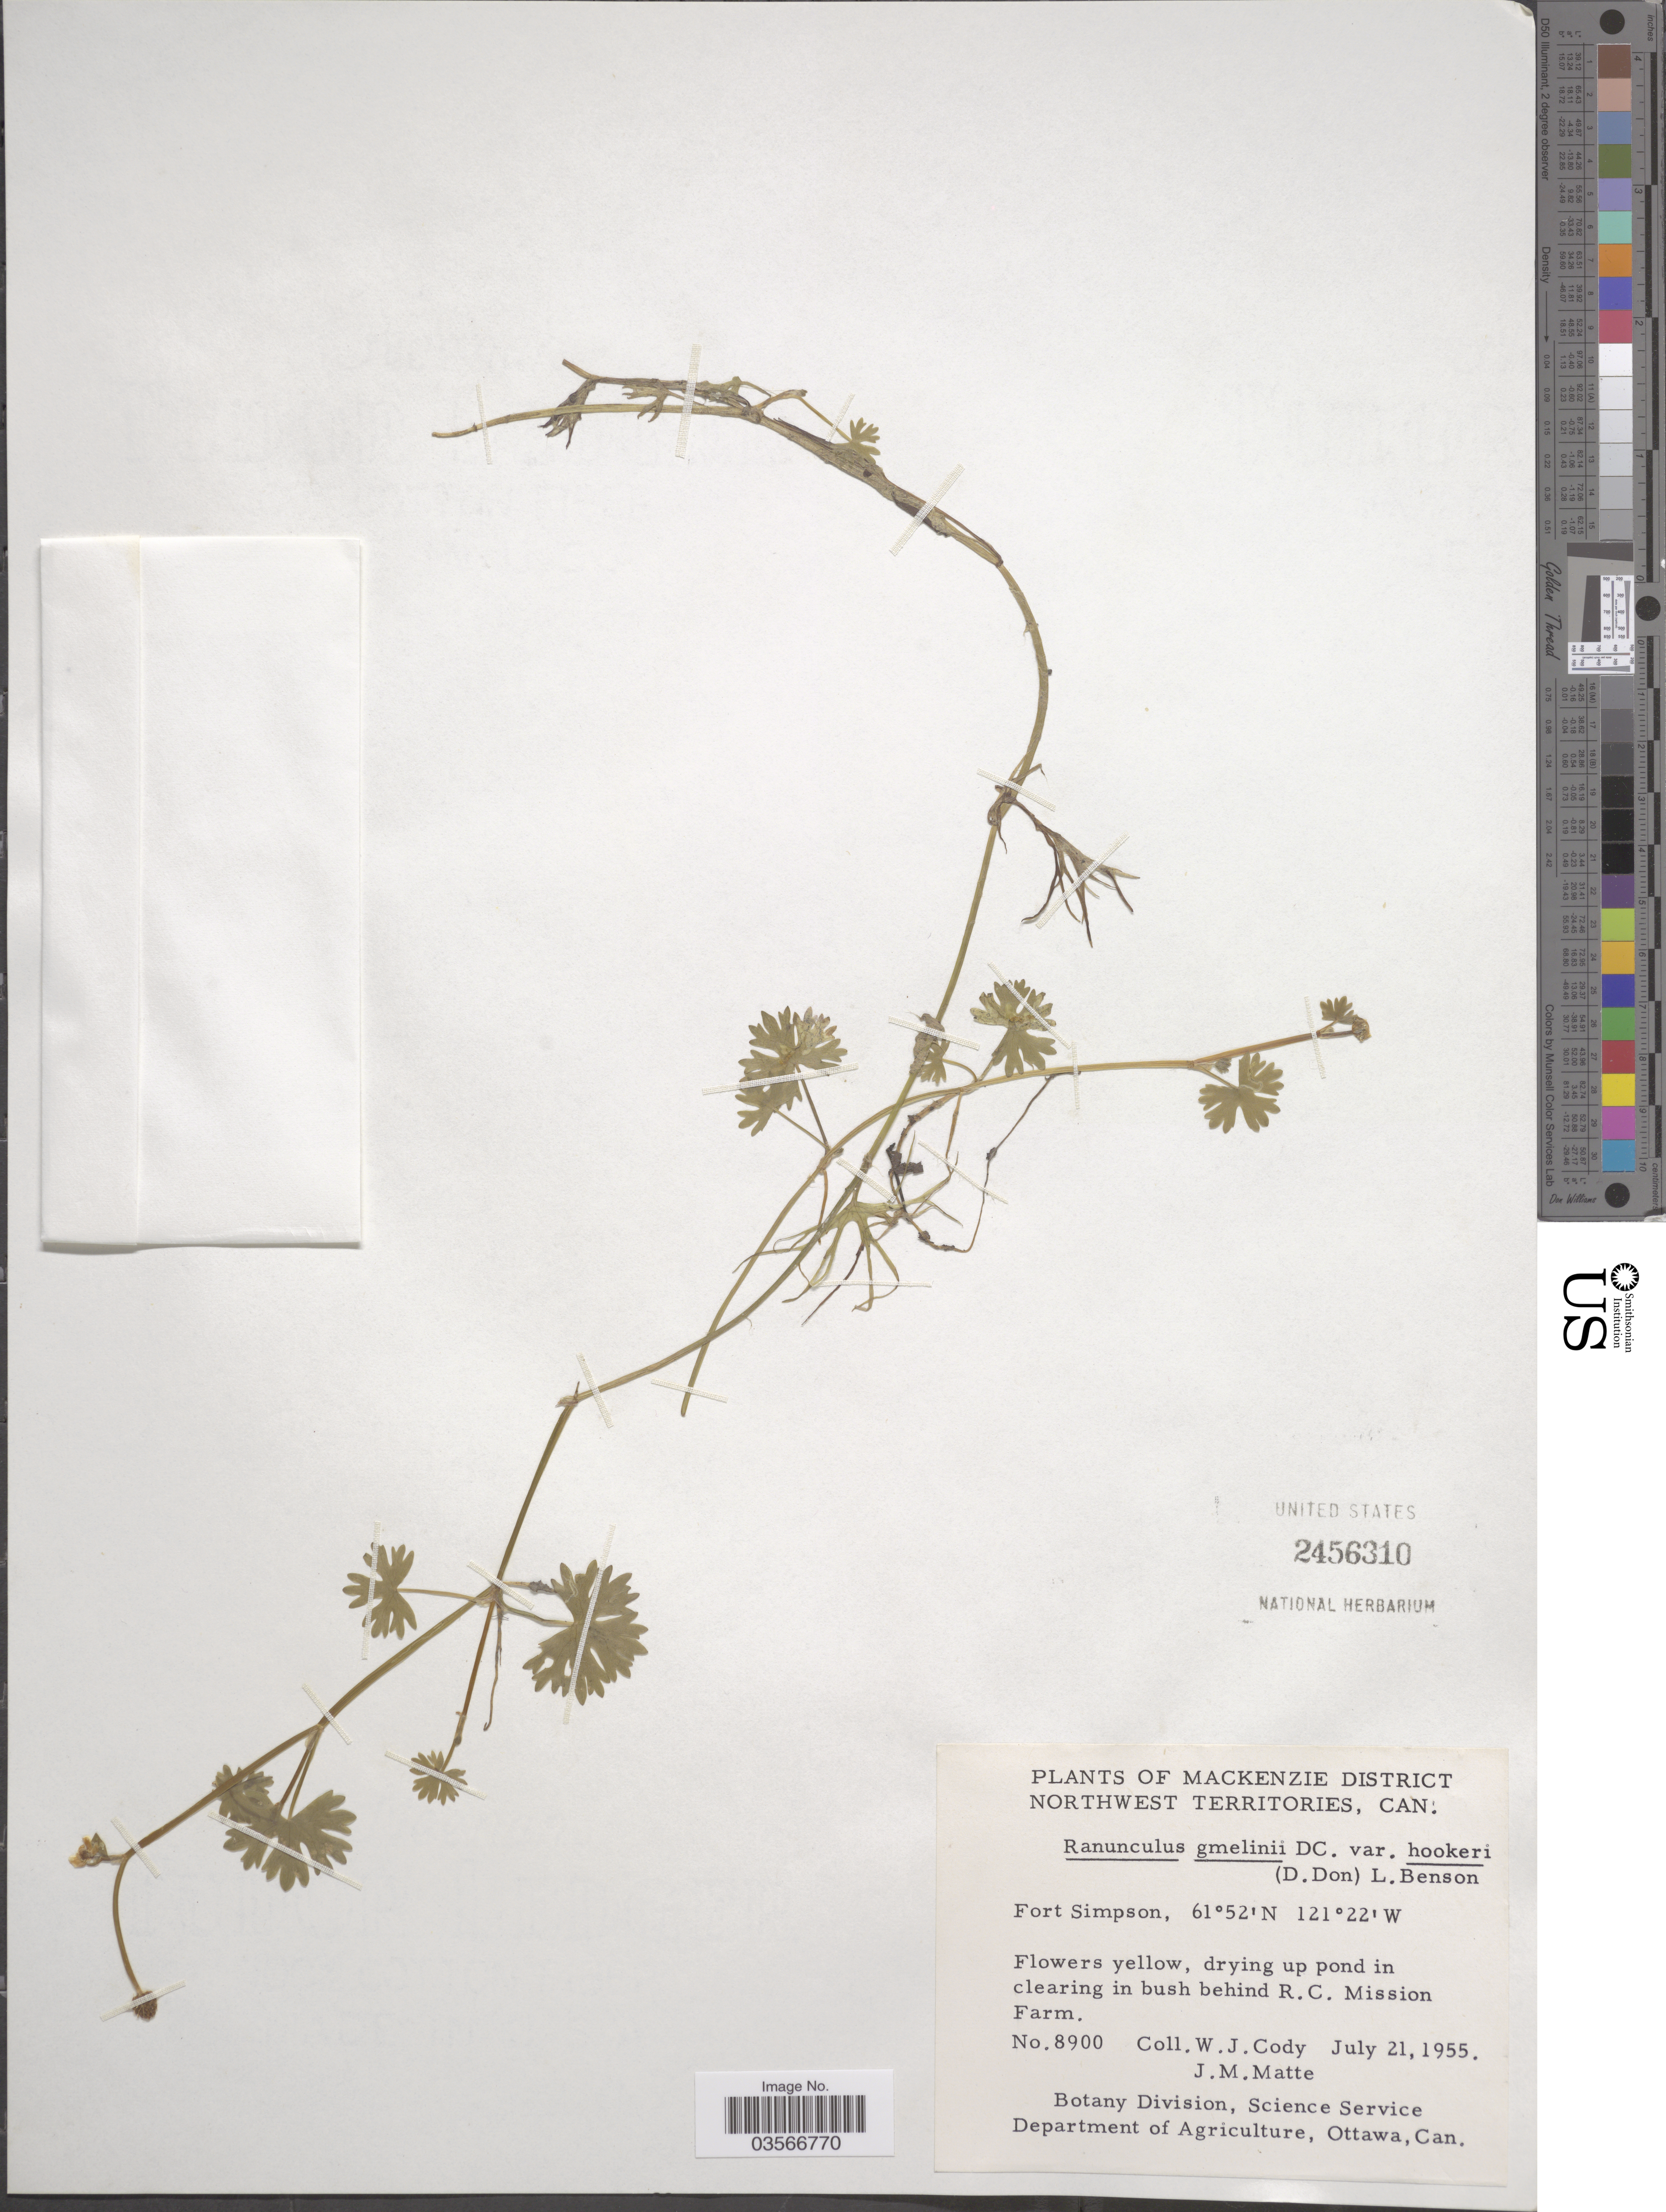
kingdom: Plantae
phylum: Tracheophyta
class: Magnoliopsida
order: Ranunculales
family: Ranunculaceae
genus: Ranunculus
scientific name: Ranunculus gmelinii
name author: DC.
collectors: W. Cody & J. Matte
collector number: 8900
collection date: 1955-07-21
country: Canada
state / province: Northwest Territories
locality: Mackenzie District. Fort Simpson.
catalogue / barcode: US 2456310